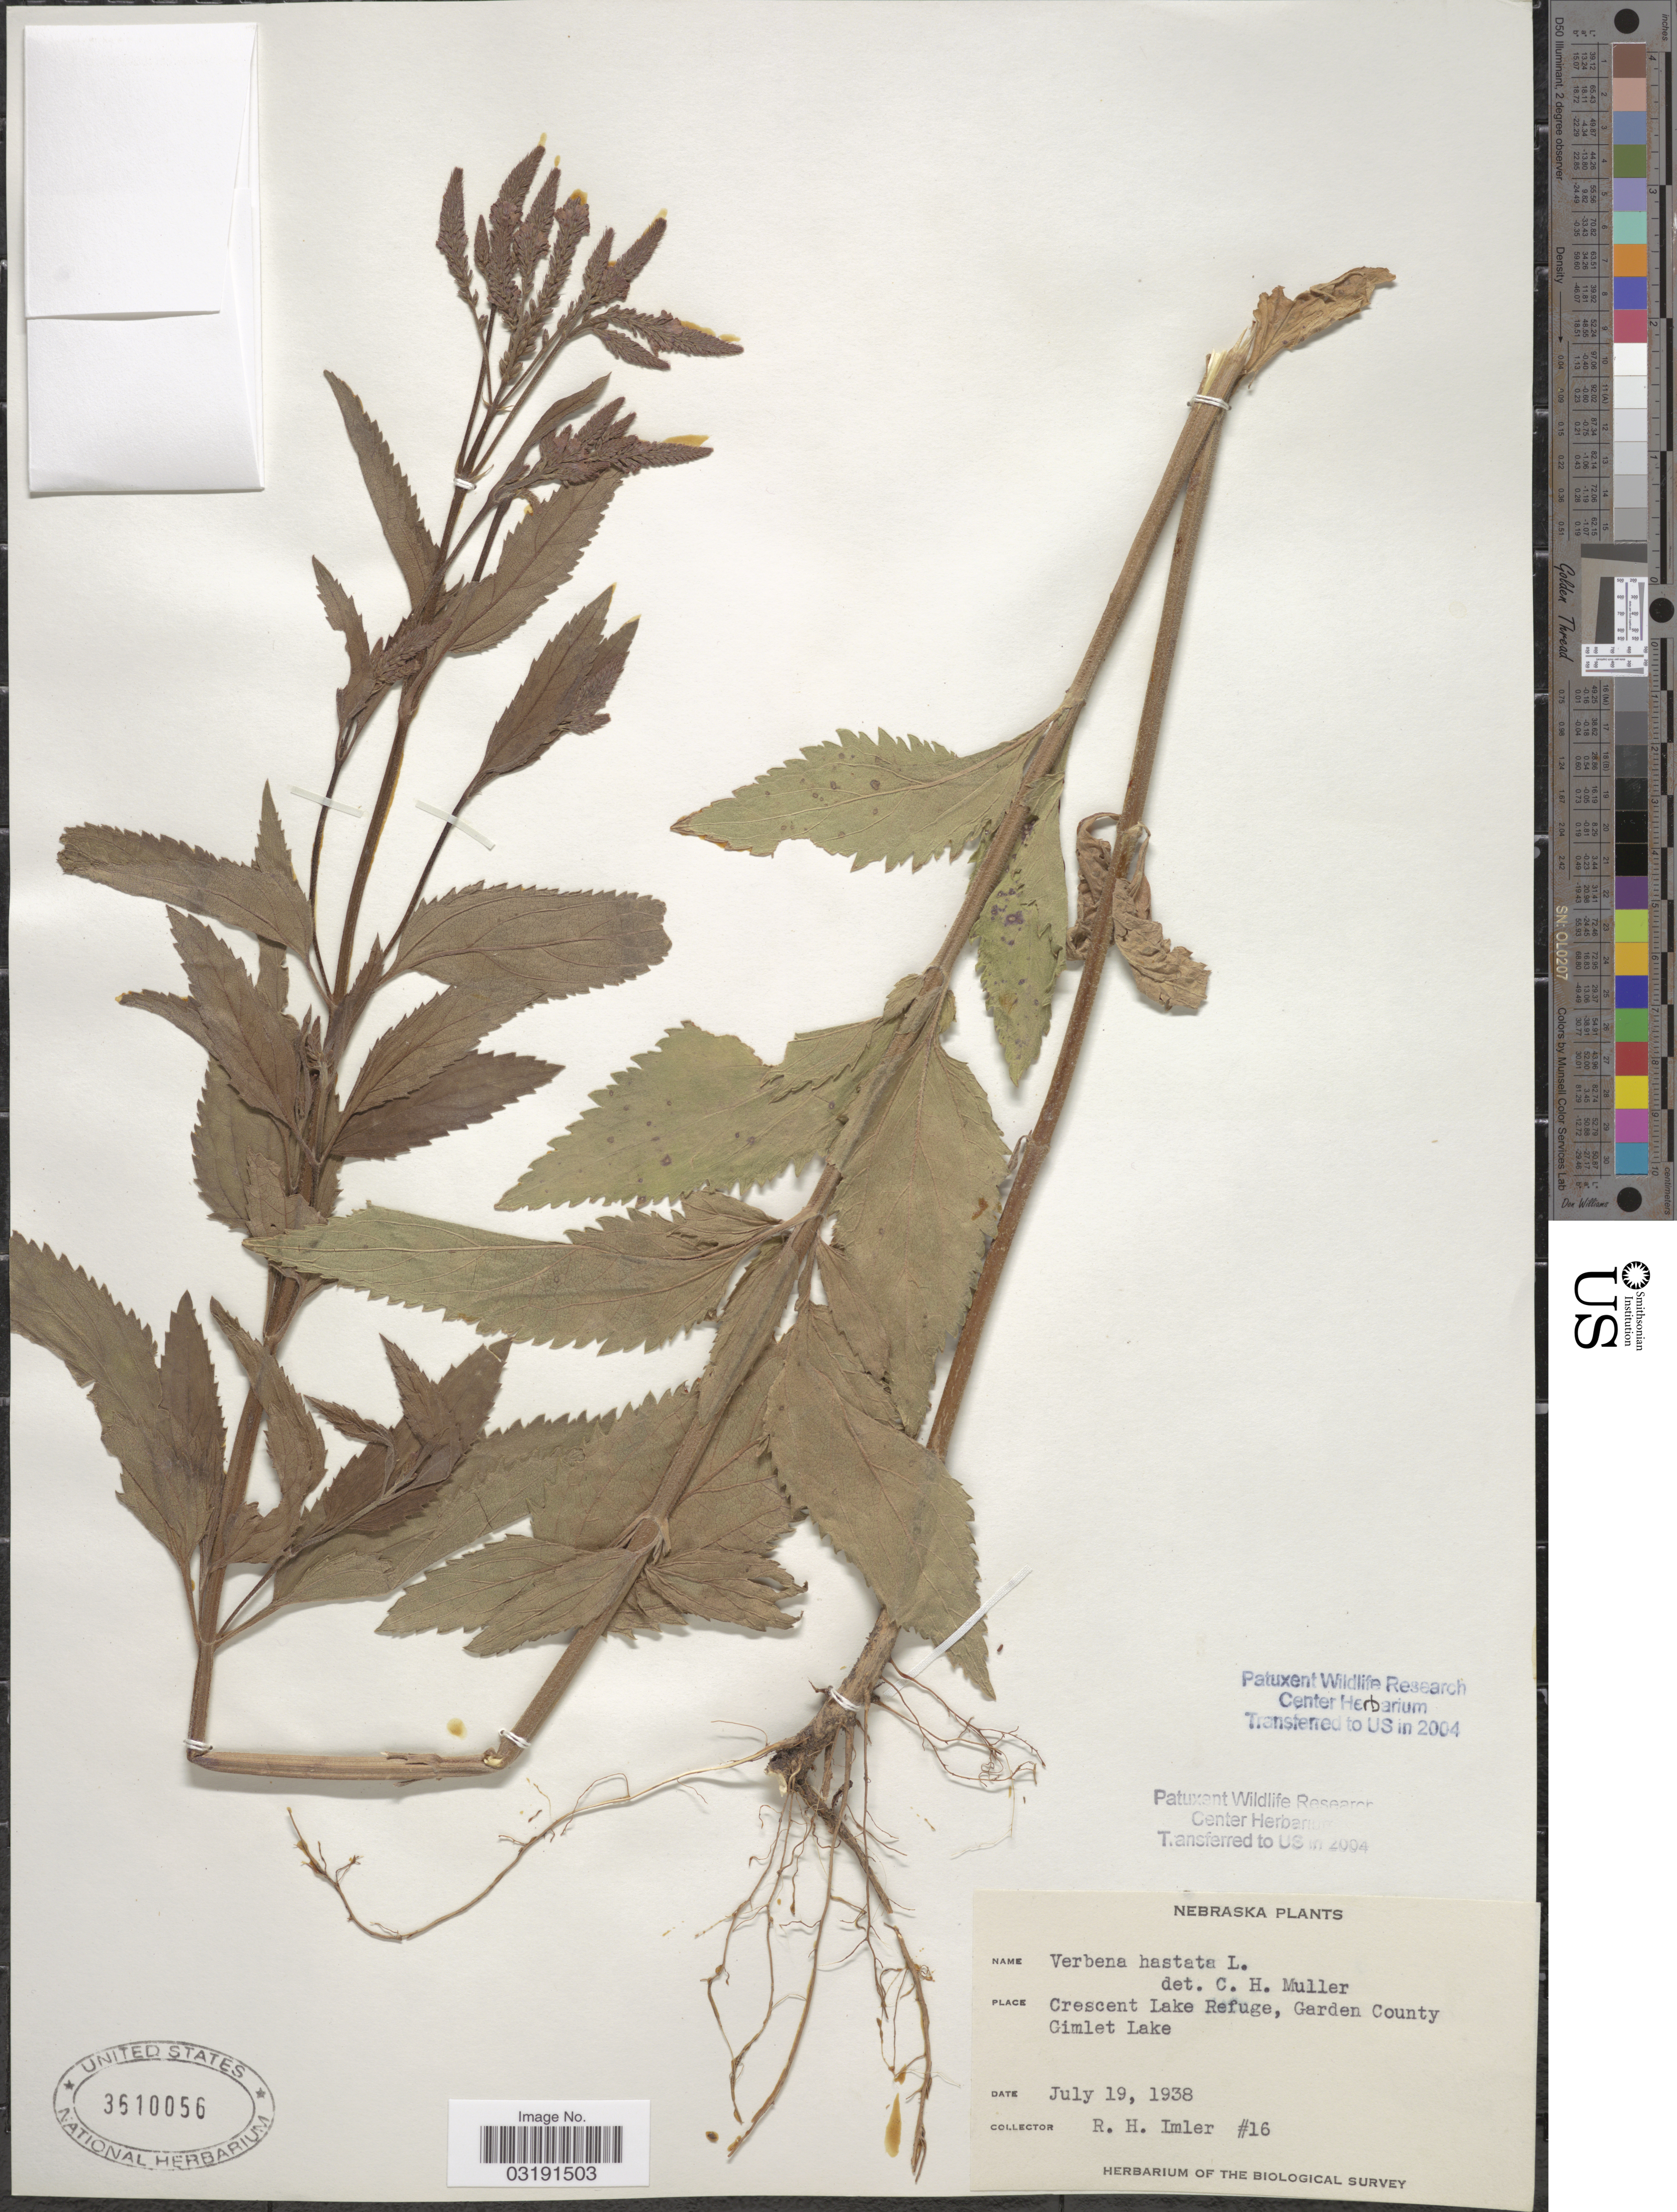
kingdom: Plantae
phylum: Tracheophyta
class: Magnoliopsida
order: Lamiales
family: Verbenaceae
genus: Verbena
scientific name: Verbena hastata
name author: L.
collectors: R. Imler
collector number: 16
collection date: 1938-07-19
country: United States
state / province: Nebraska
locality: Crescent Lake Refuge, Garden County, Gimlet Lake.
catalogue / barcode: US 3610056